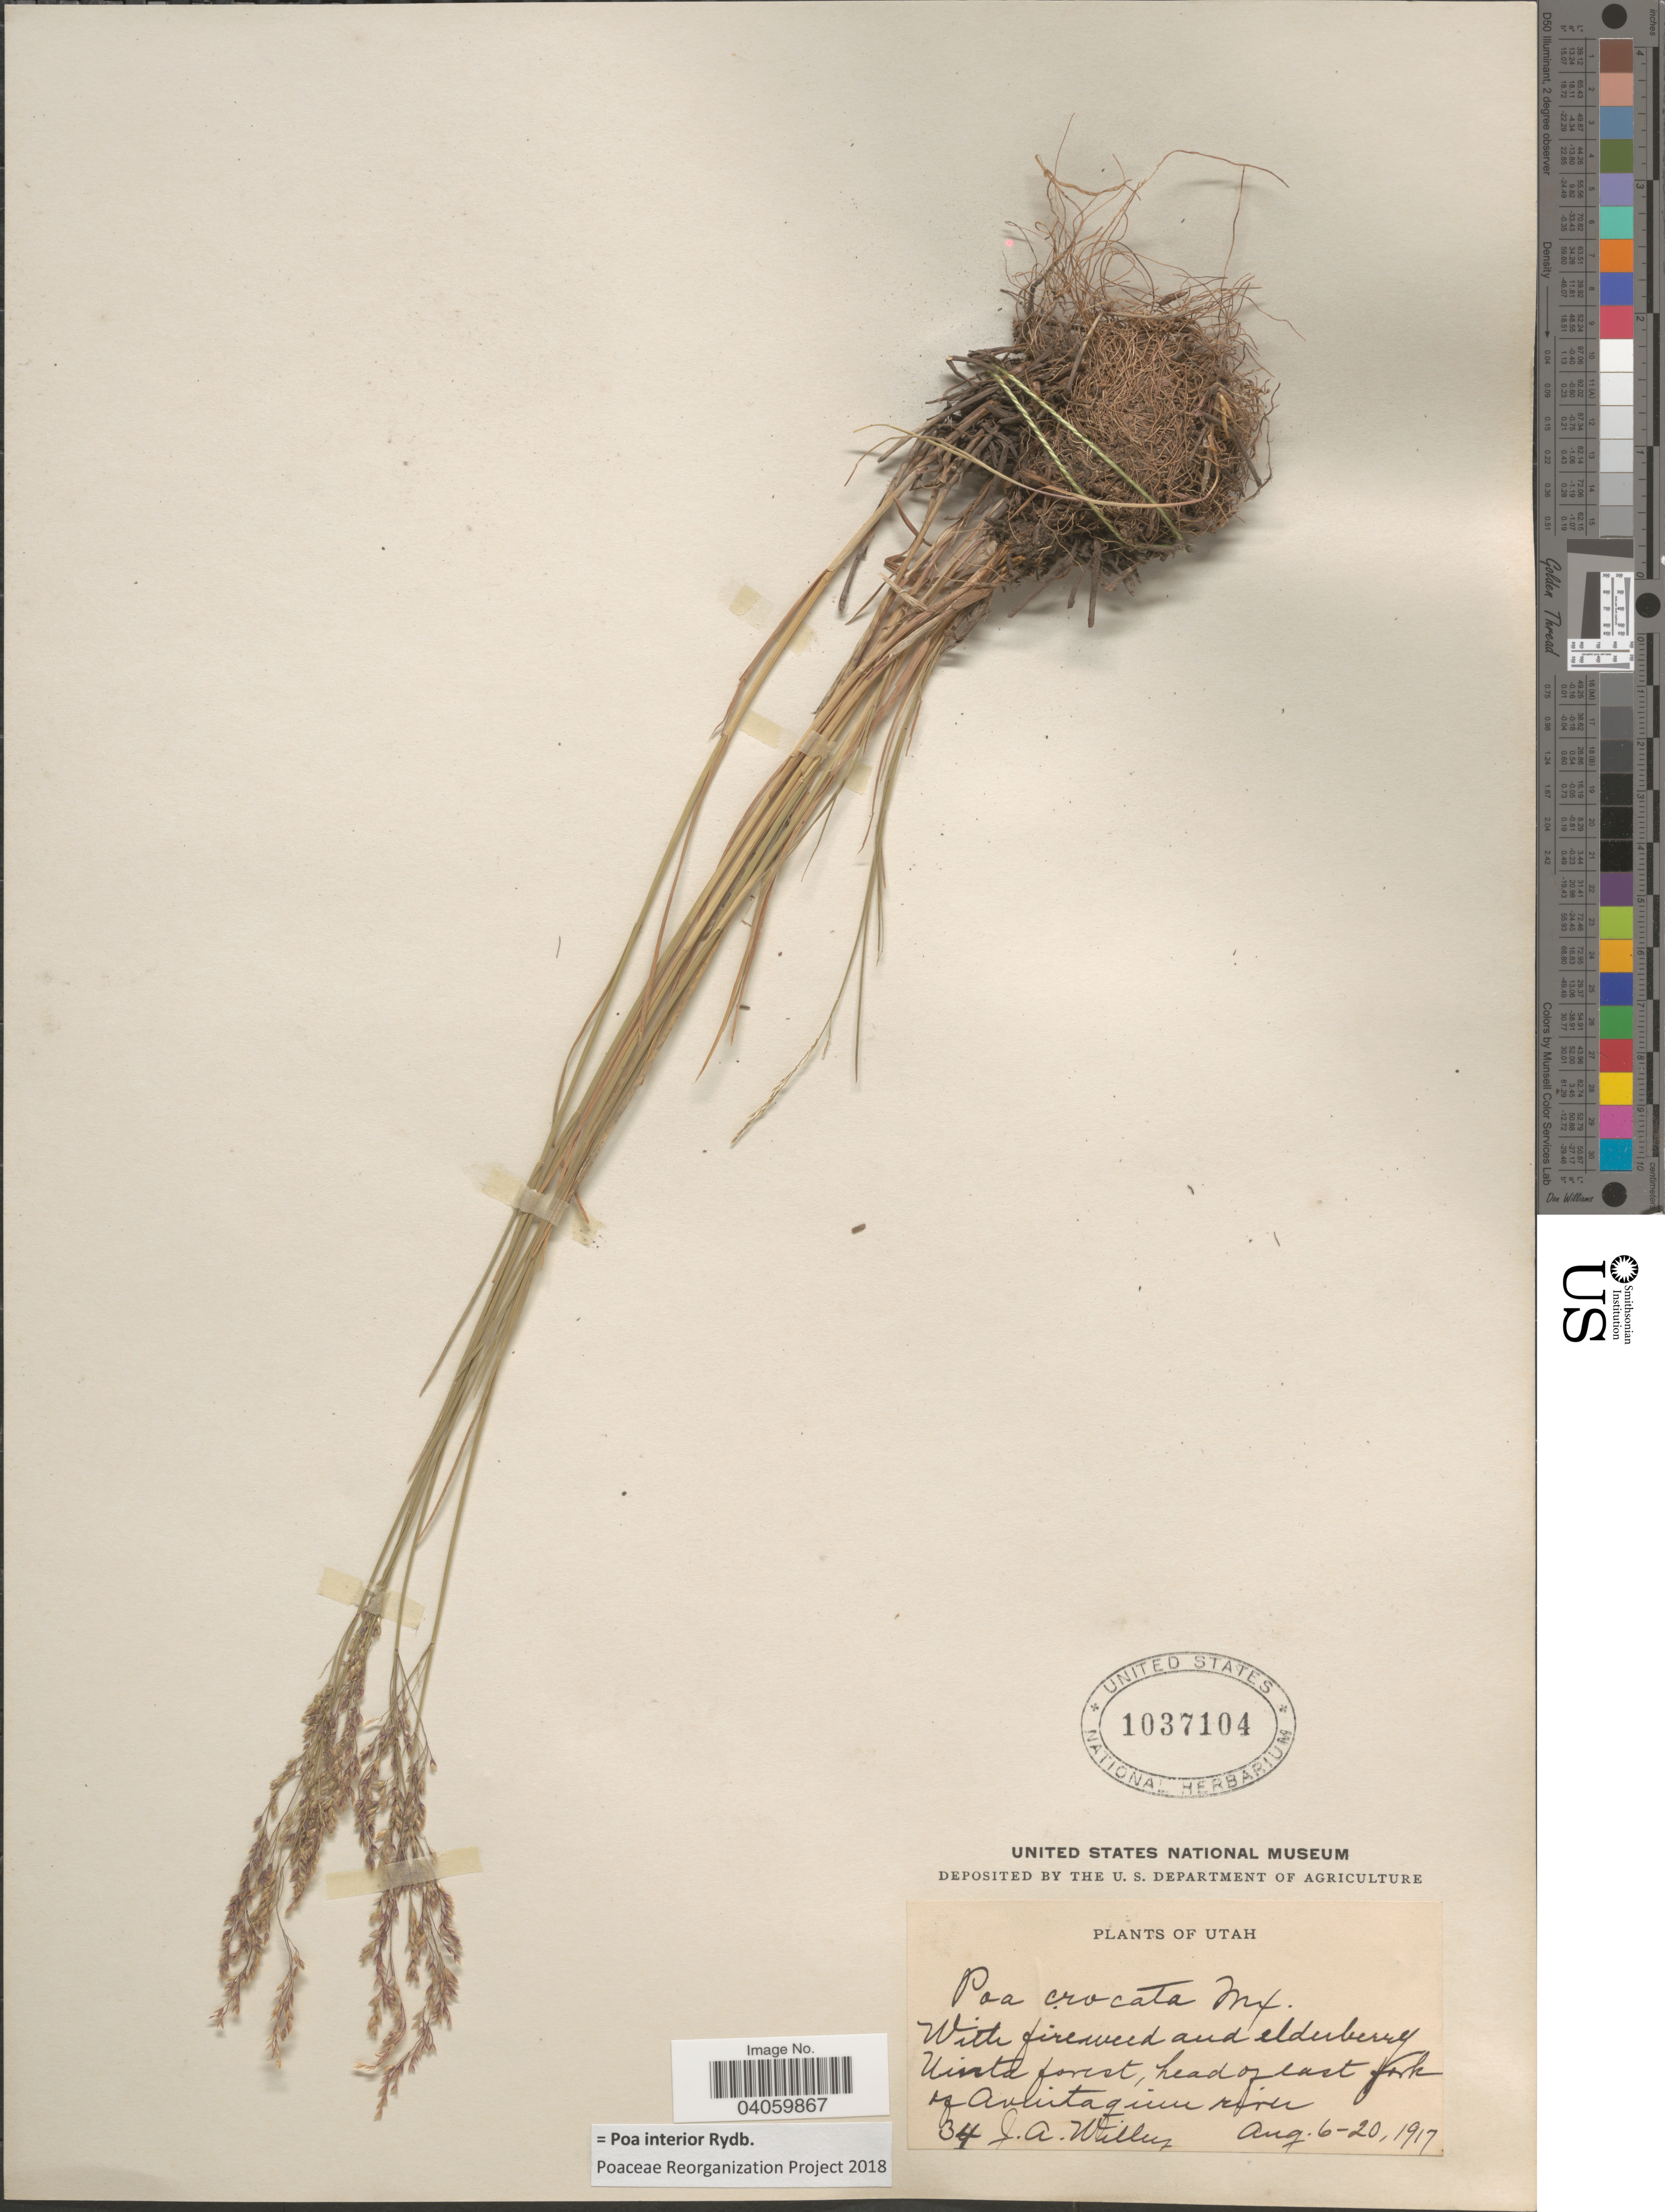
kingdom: Plantae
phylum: Tracheophyta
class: Liliopsida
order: Poales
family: Poaceae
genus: Poa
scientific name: Poa interior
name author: Rydb.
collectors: J. Willey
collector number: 34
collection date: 1917-08-06/1917-08-20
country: United States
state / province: Utah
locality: Uinta forest, head of east fork of Avintaquin river.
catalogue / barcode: US 1037104